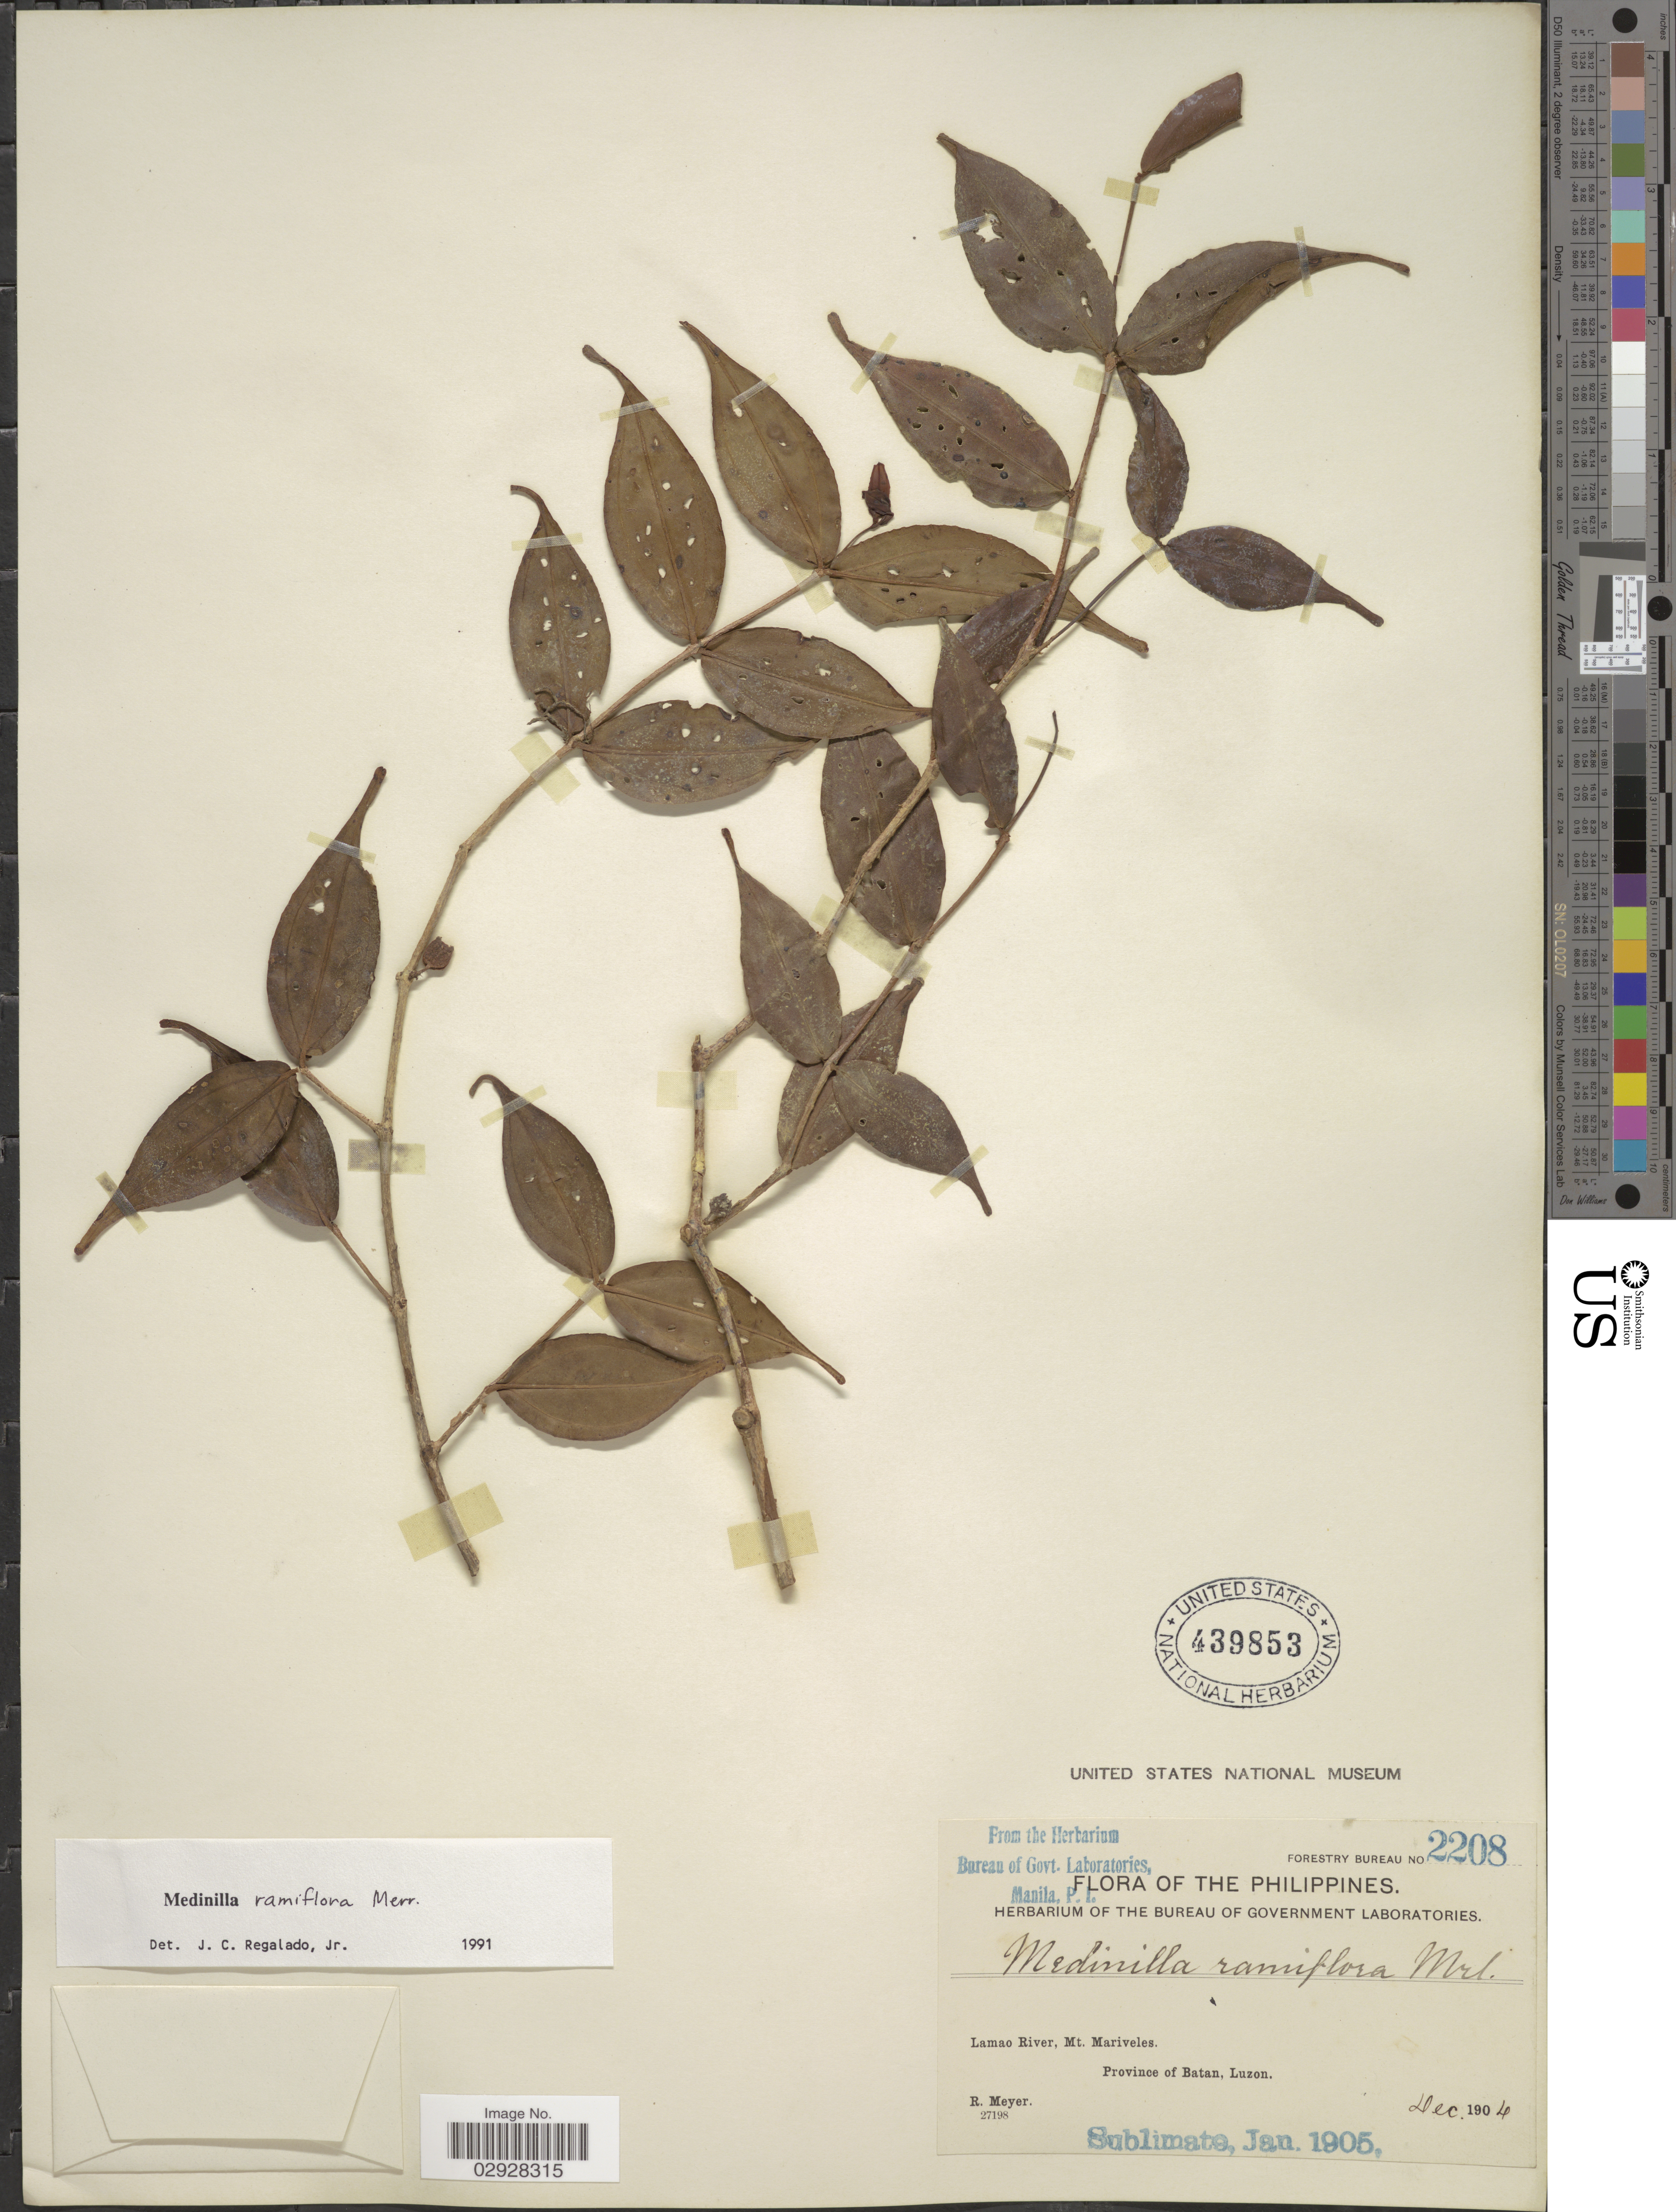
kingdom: Plantae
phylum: Tracheophyta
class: Magnoliopsida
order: Myrtales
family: Melastomataceae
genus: Medinilla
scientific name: Medinilla ramiflora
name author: Merr.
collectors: R. Meyer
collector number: Forestry Bureau 2208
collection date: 1904-12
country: Philippines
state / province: Cagayan Valley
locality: Lamao River, Mt. Mariveles. Province of Batan, Luzon.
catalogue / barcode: US 439853